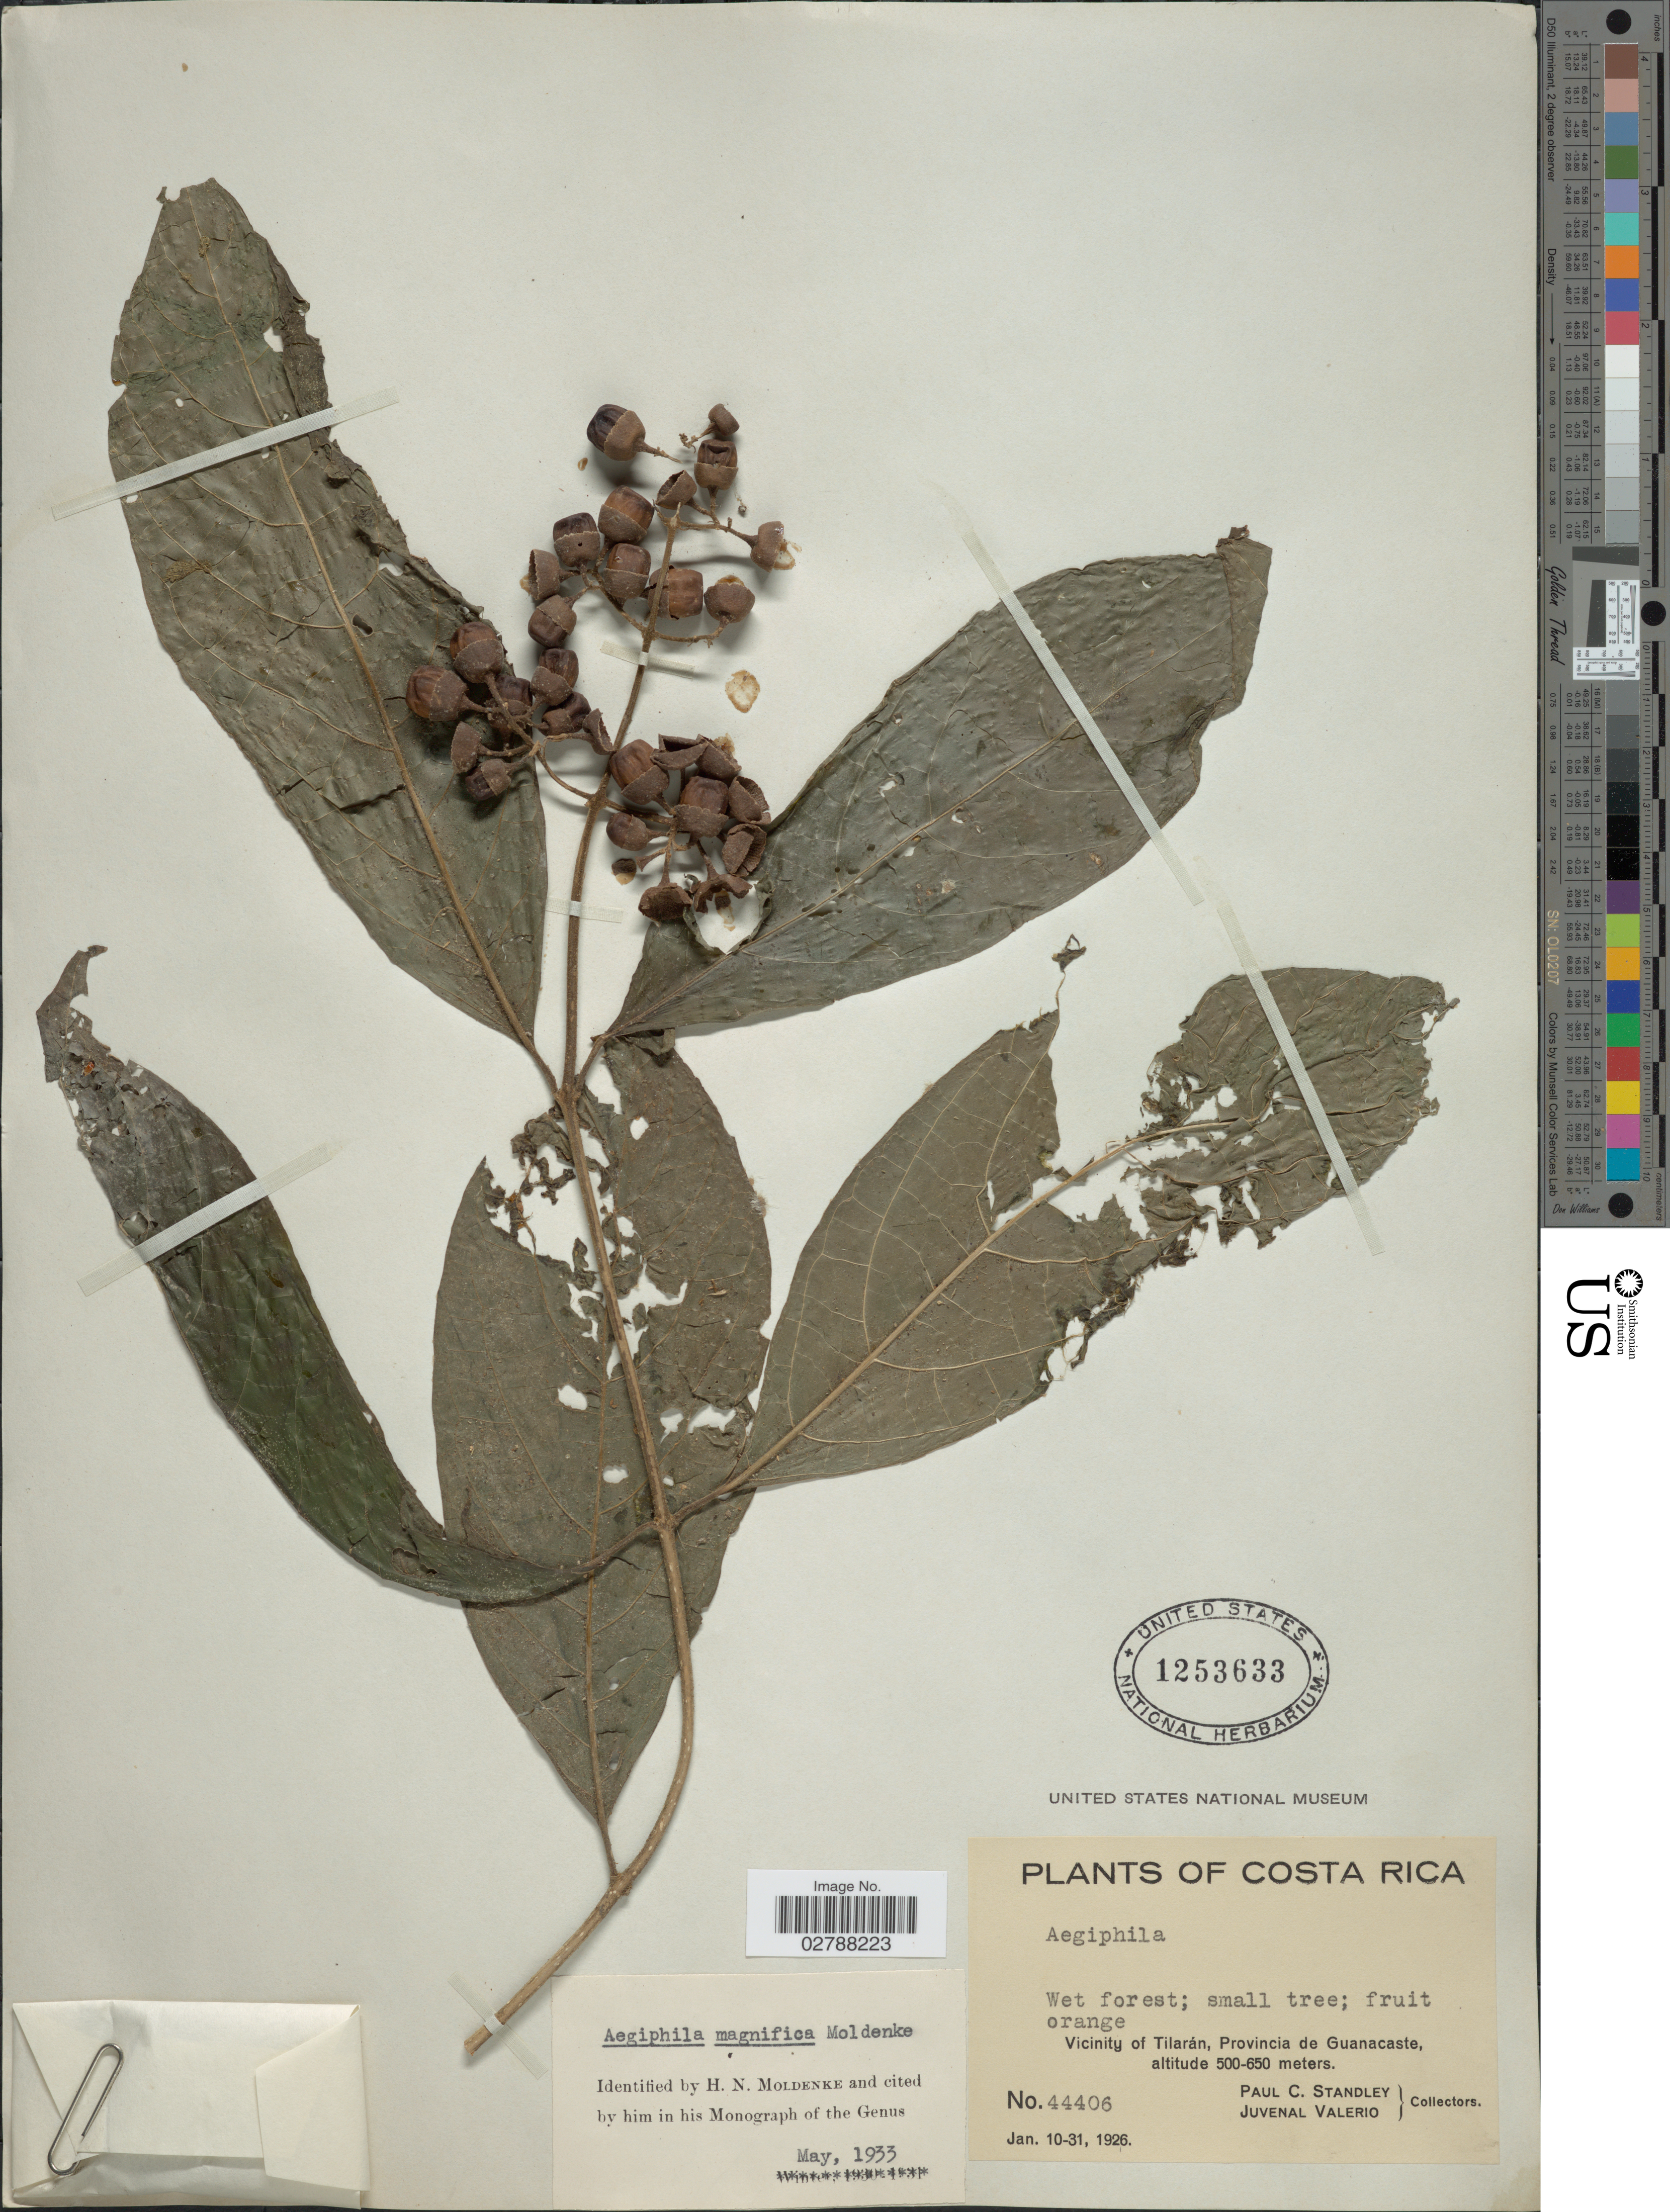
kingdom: Plantae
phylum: Tracheophyta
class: Magnoliopsida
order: Lamiales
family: Lamiaceae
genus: Aegiphila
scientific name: Aegiphila magnifica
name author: Moldenke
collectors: P. C. Standley & J. Valerio R.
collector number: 44406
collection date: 1926-01-10/1926-01-31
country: Costa Rica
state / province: Guanacaste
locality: Vicinity of Tilarán, Provincia de Guanacaste.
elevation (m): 500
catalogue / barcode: US 1253633